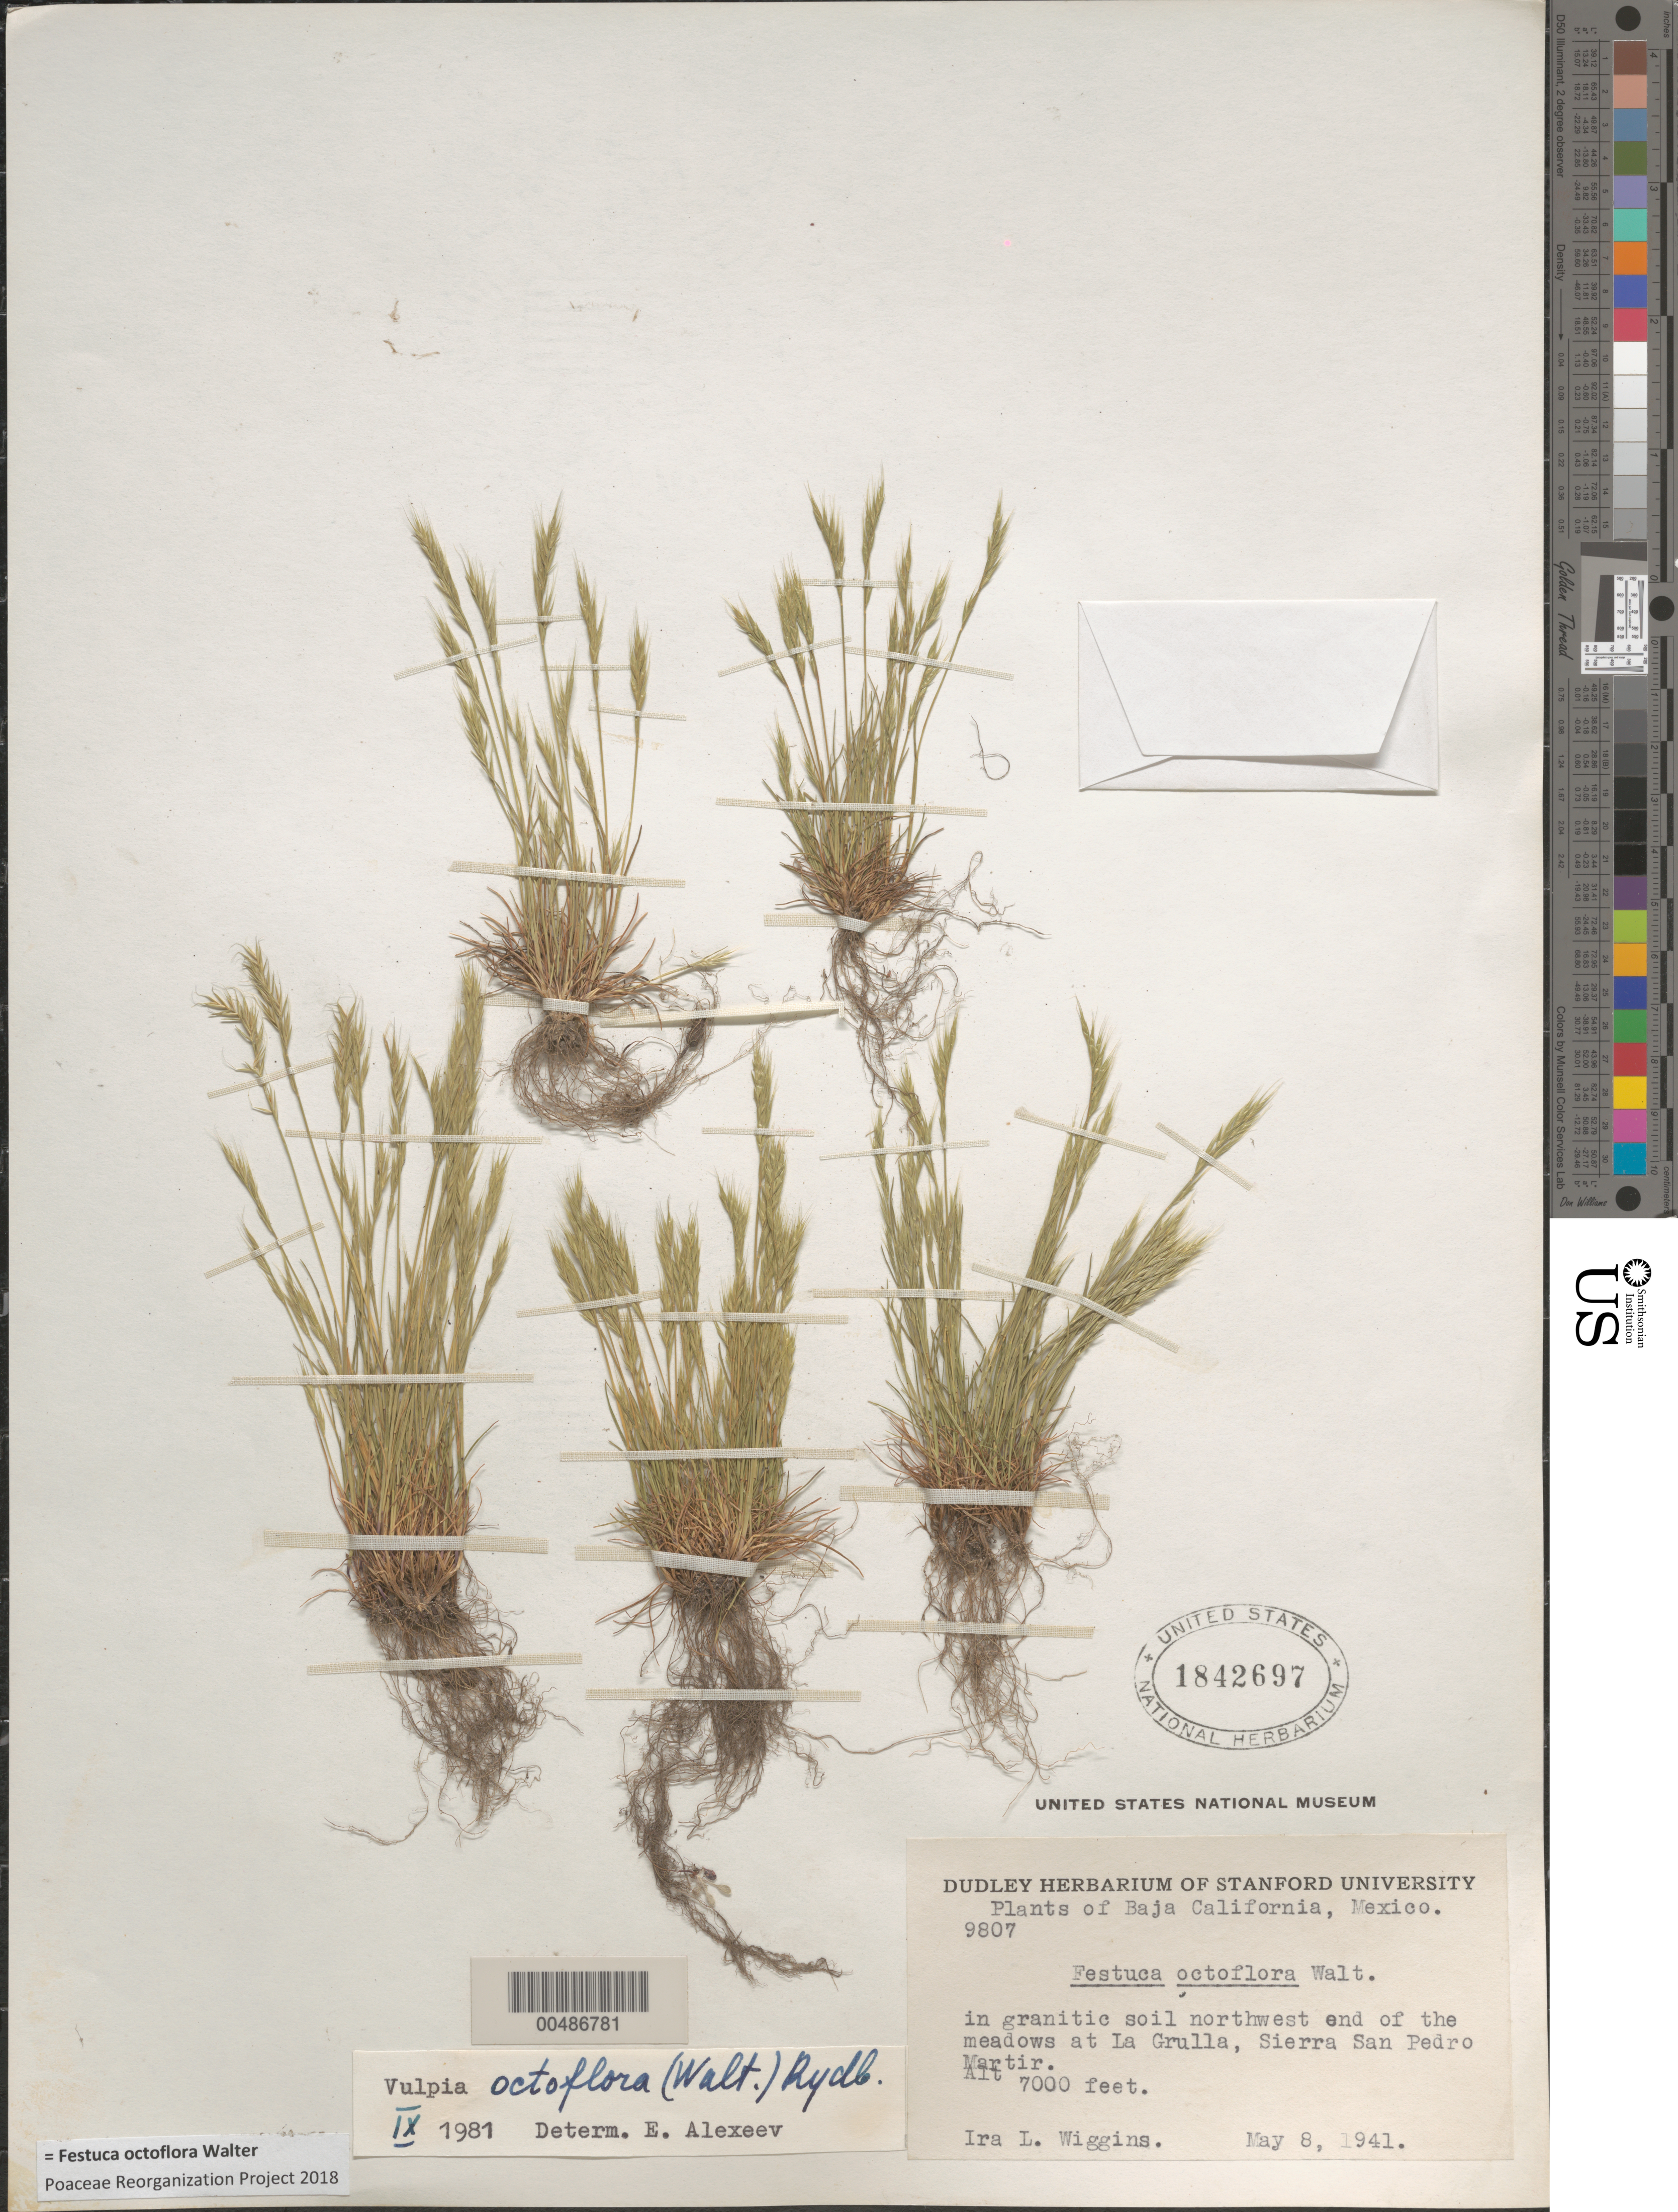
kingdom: Plantae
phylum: Tracheophyta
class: Liliopsida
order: Poales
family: Poaceae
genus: Festuca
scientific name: Festuca octoflora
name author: Walter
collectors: I. L. Wiggins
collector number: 9807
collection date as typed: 8 May 1941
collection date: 1941-05-08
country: Mexico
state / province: Baja California Norte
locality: NW end of the meadows at La Grulla. Sierra San Pedro Martir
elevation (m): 2134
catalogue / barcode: US 1842697